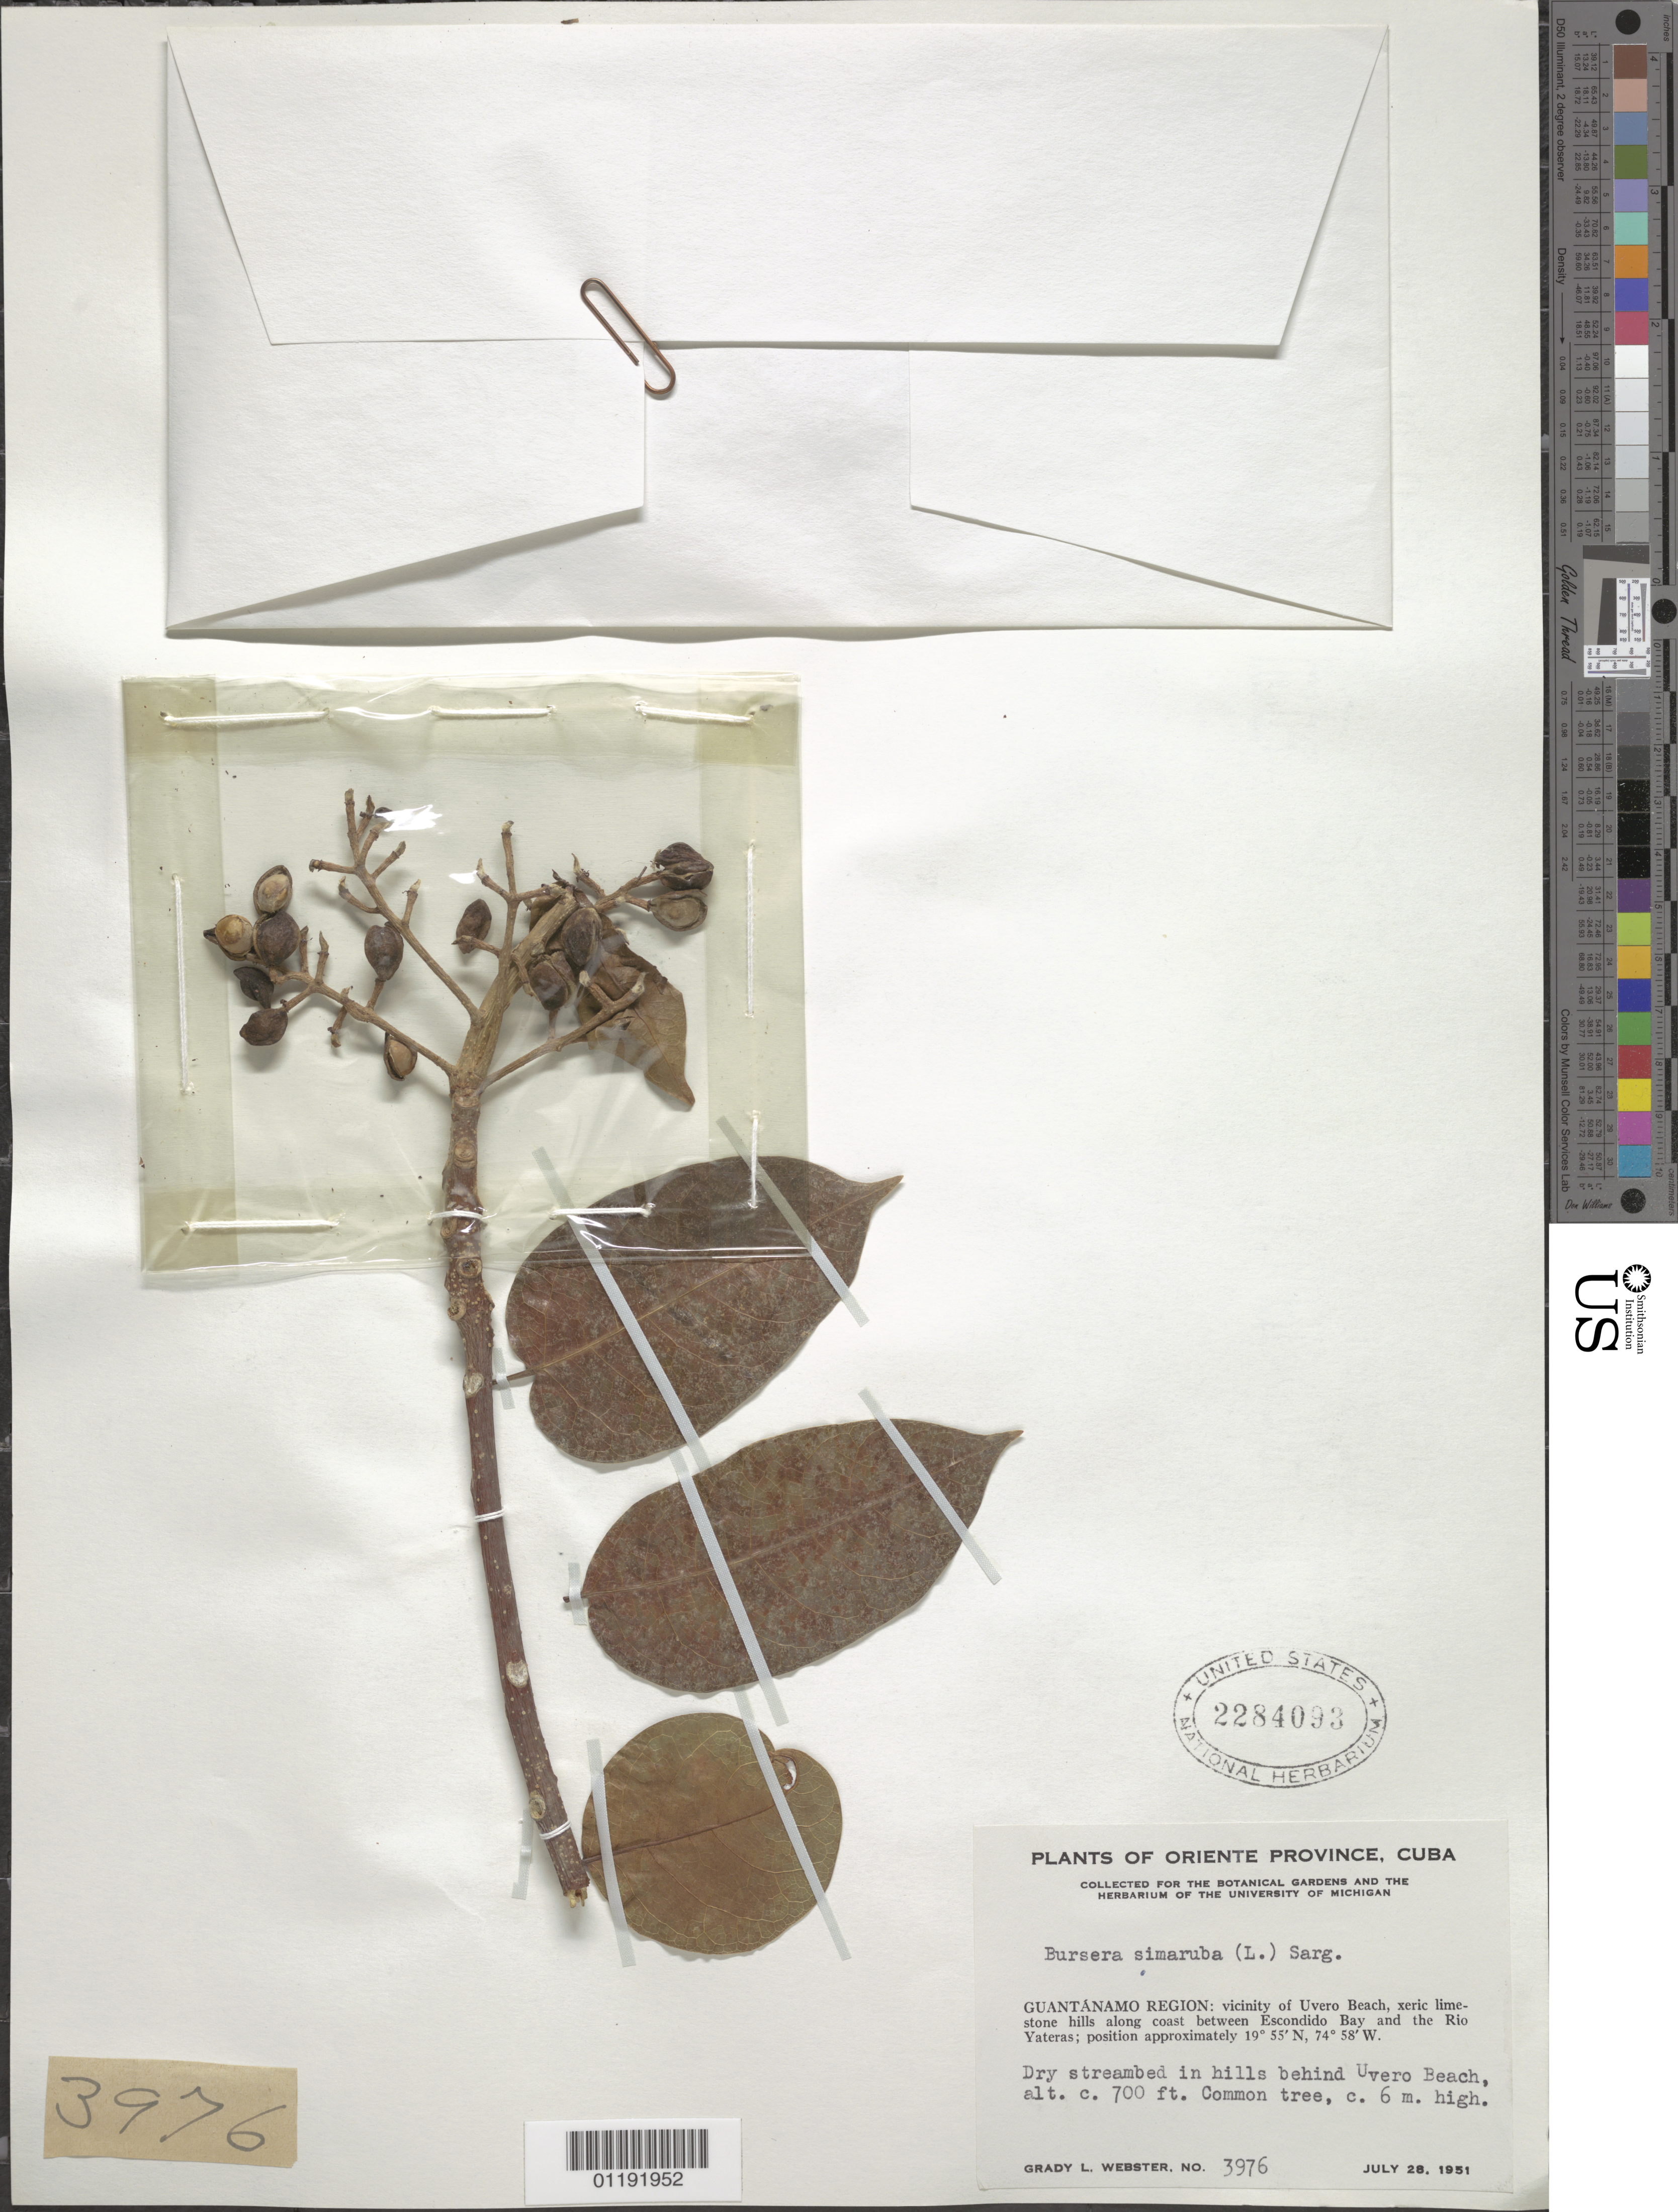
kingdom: Plantae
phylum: Tracheophyta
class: Magnoliopsida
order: Sapindales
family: Burseraceae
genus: Bursera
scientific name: Bursera simaruba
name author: (L.) Sarg.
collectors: G. L. Webster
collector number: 3976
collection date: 1951-07-28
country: Cuba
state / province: Guantanamo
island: Cuba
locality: Vicinity of Uvero Beach, along coast, between Escondido Bay and Rio Yateras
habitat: Xeric limestone hills, along coast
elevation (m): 213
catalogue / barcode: US 2284093